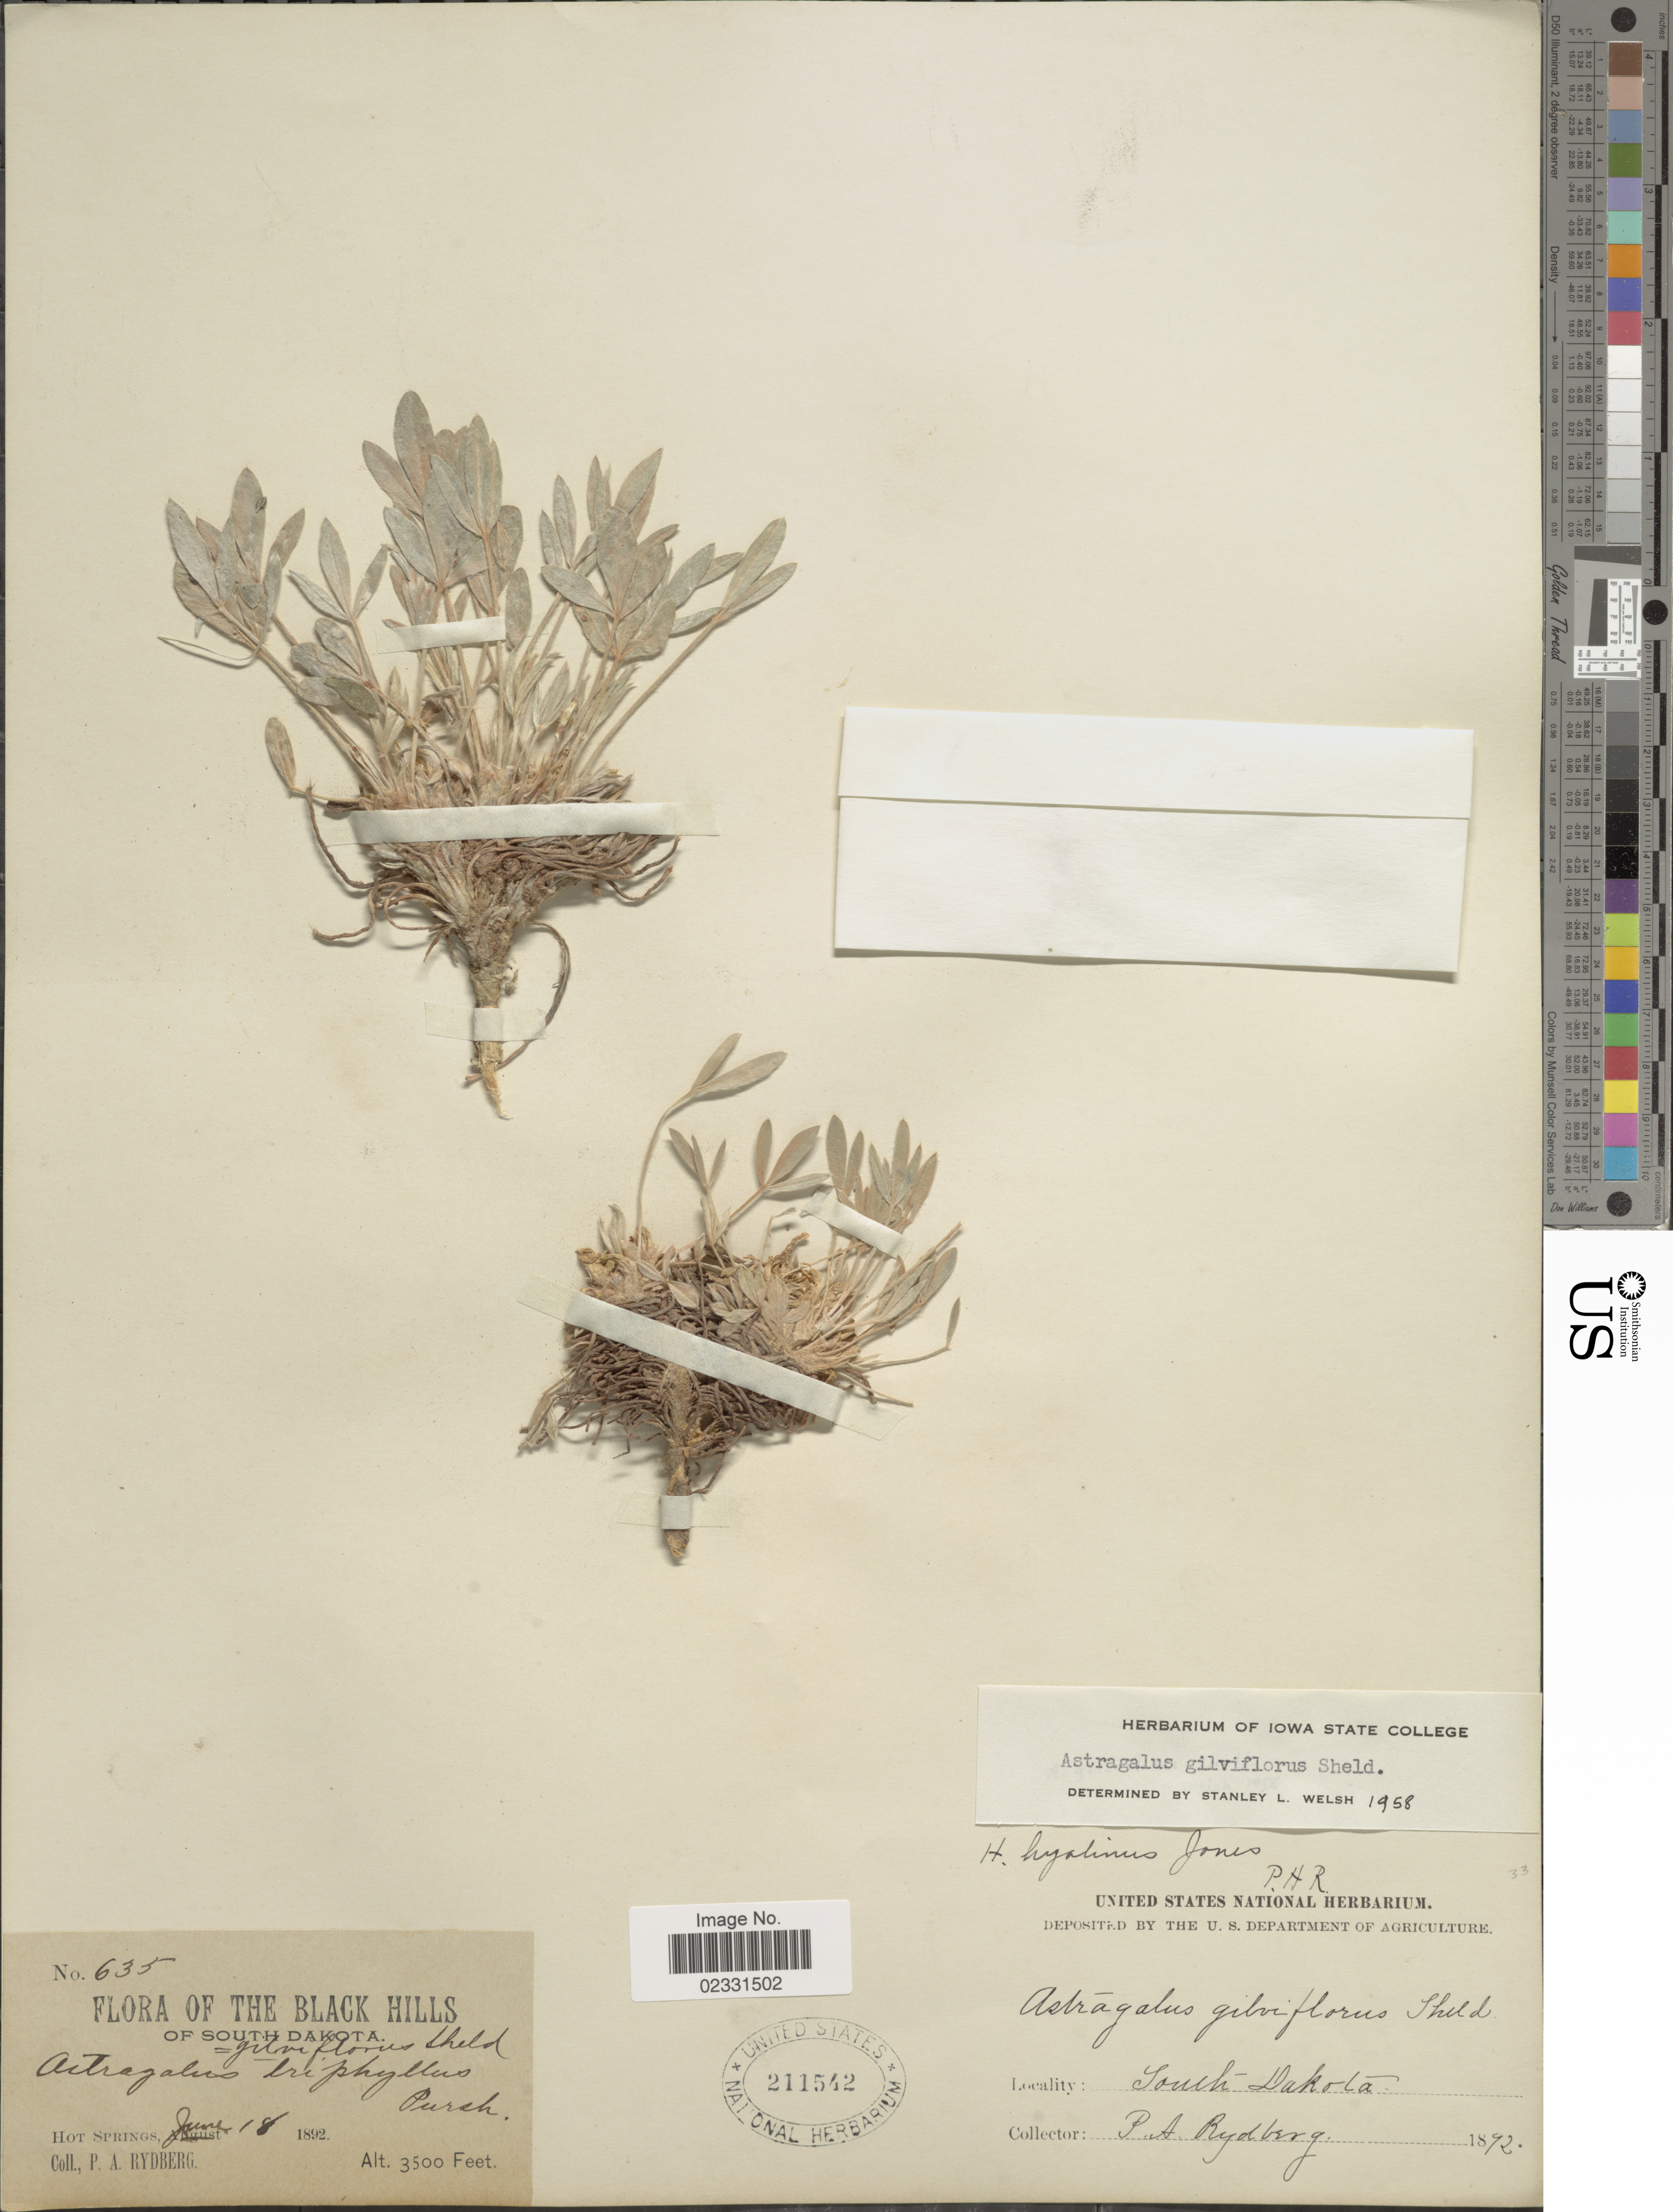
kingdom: Plantae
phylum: Tracheophyta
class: Magnoliopsida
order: Fabales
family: Fabaceae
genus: Astragalus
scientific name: Astragalus gilviflorus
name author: E. Sheld.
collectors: P. A. Rydberg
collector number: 635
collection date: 1892-06-18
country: United States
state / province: South Dakota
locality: The Black Hills of Sourth Dakota, Hot Springs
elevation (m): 1067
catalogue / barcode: US 211542